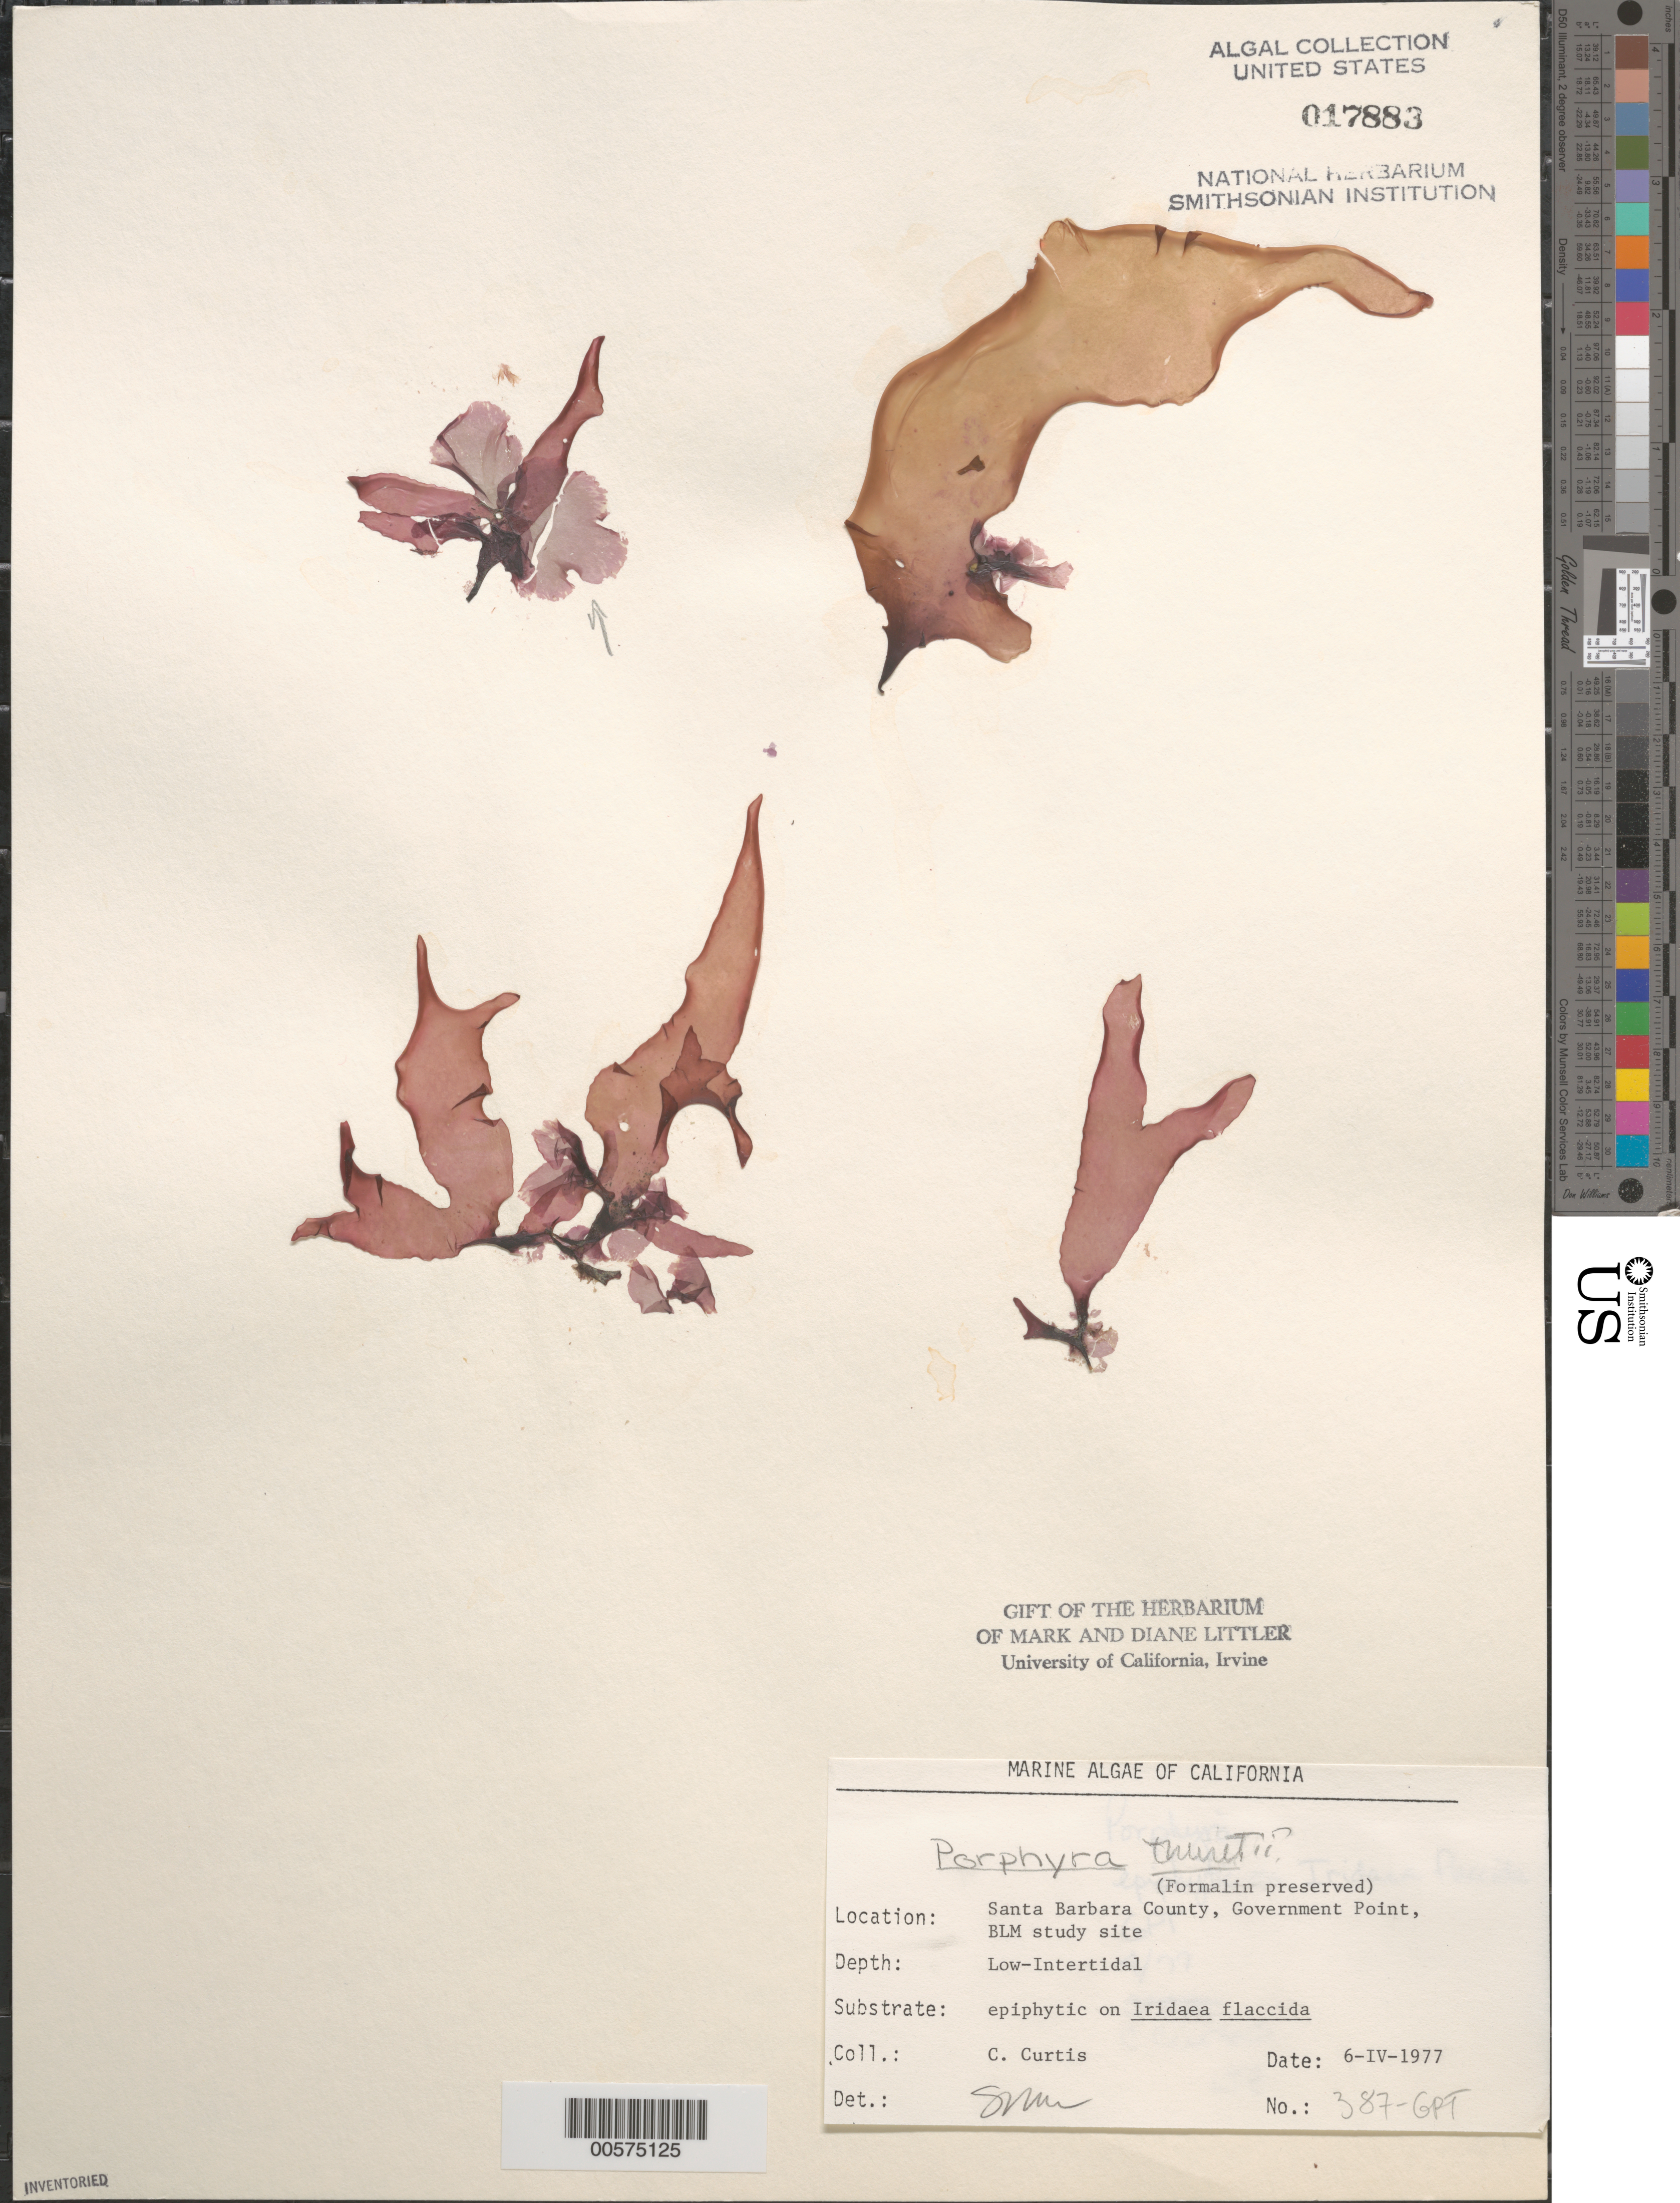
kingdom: Plantae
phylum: Rhodophyta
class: Bangiophyceae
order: Bangiales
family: Bangiaceae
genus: Pyropia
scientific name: Pyropia thuretii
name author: (Setchell & E.Y. Dawson) J.E. Sutherl. et al.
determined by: Algae name updating Project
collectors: C. Curtis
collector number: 387-gpt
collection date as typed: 06 Apr 1977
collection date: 1977-04-06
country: United States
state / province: California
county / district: Santa Barbara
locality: Government Point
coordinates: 34 26'31"N, 120 24'06"W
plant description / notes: BLM-SOCALBIGHT Rocky Intertidal Survey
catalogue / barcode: US 17883